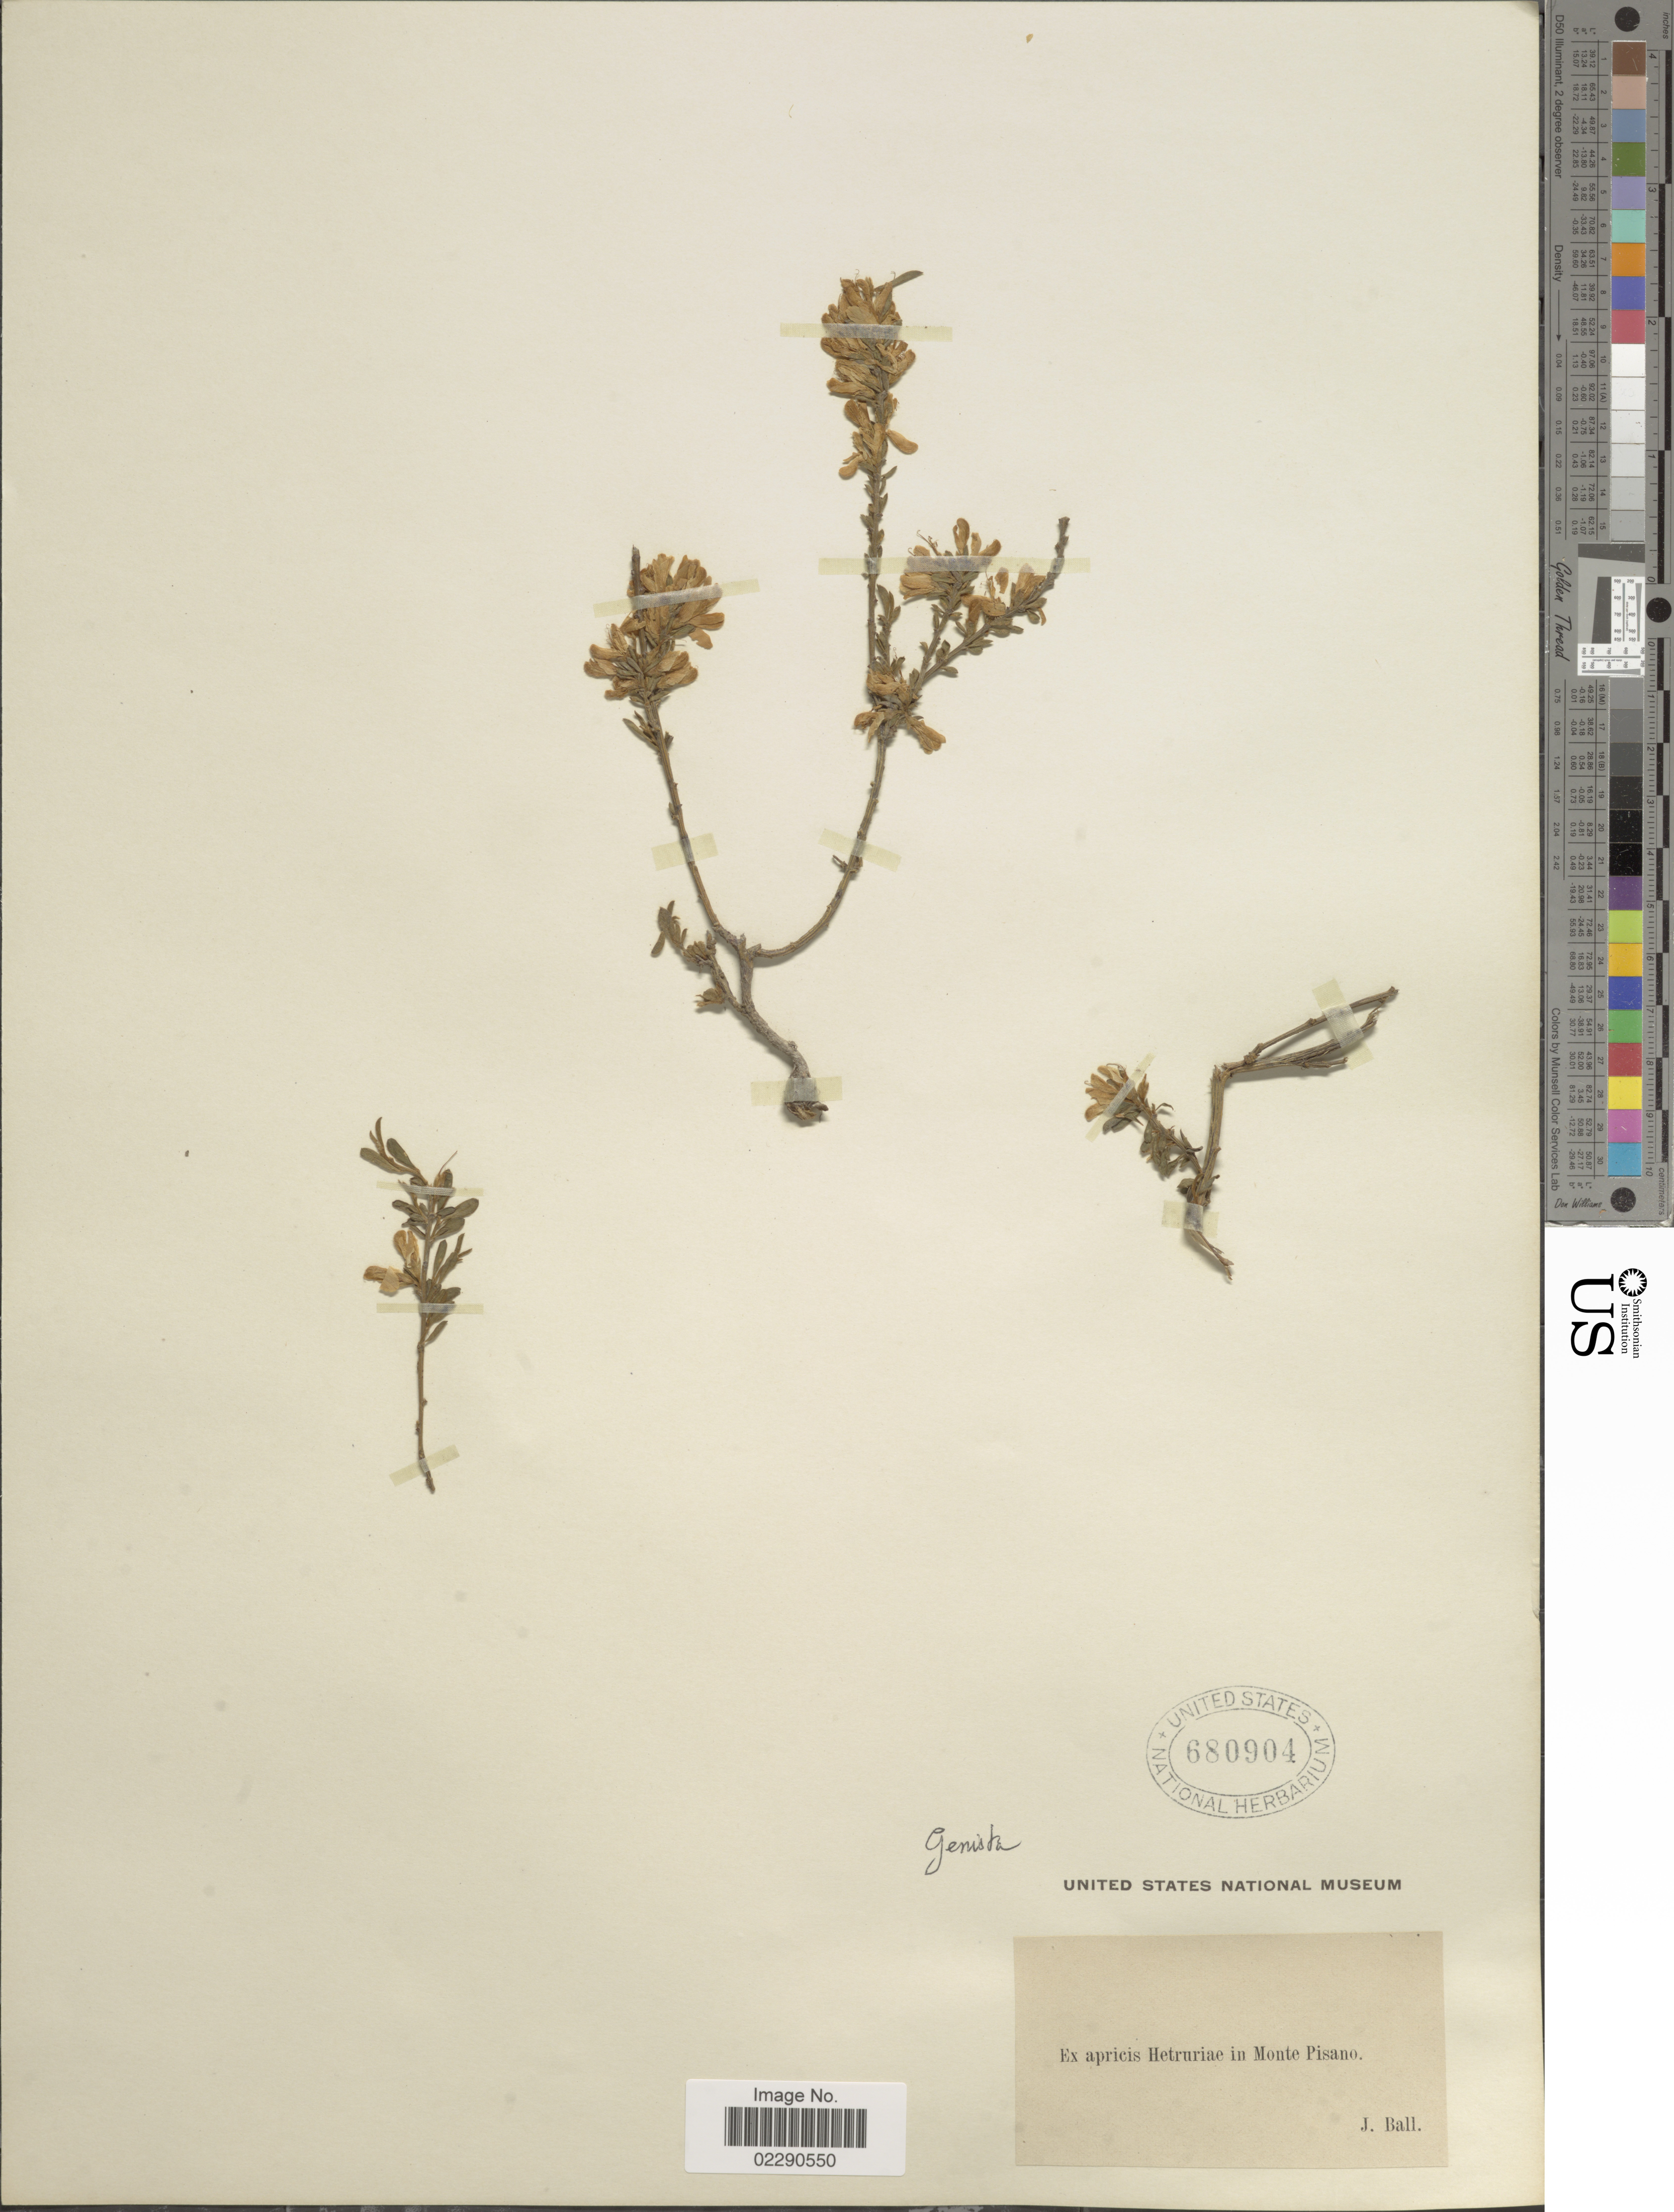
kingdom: Plantae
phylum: Tracheophyta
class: Magnoliopsida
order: Fabales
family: Fabaceae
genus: Genista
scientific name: Genista sp.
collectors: J. Ball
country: Italy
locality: Hetruriae in Monte Pisano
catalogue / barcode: US 680904